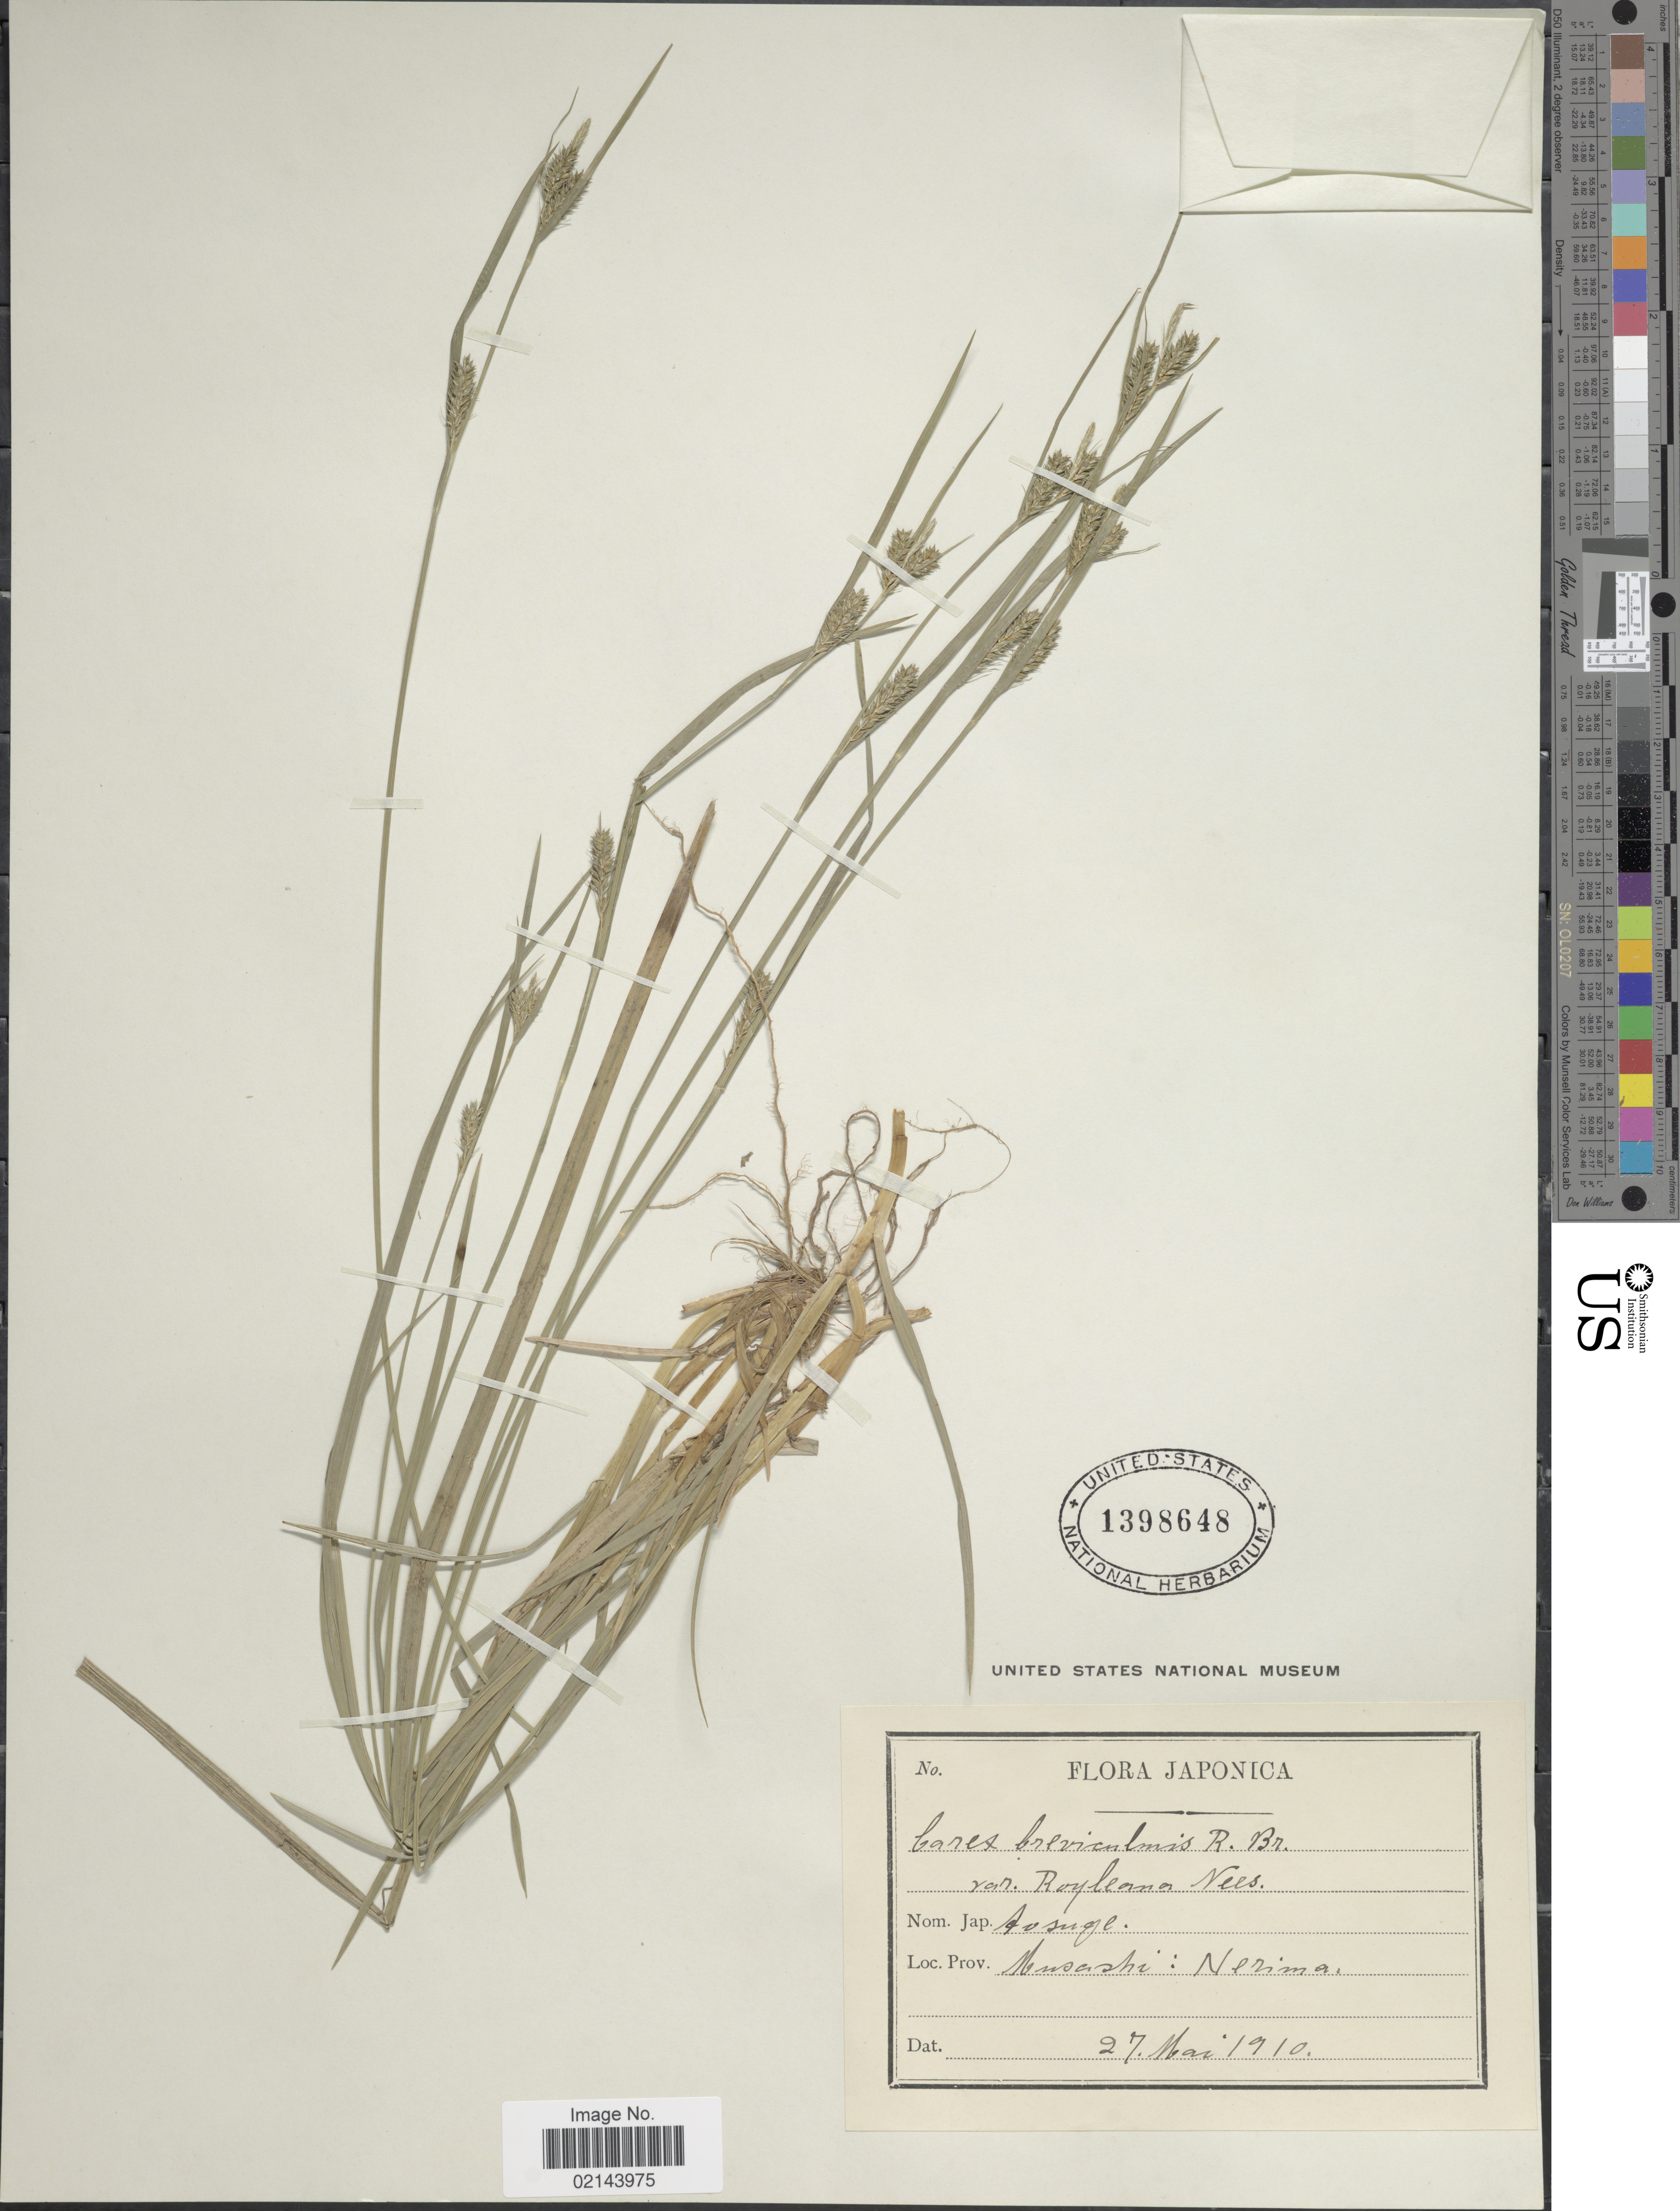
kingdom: Plantae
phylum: Tracheophyta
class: Liliopsida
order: Poales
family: Cyperaceae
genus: Carex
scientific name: Carex breviculmis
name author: R. Br.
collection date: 1910-05-27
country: Japan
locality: Musashi: Nerima.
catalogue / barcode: US 1398648